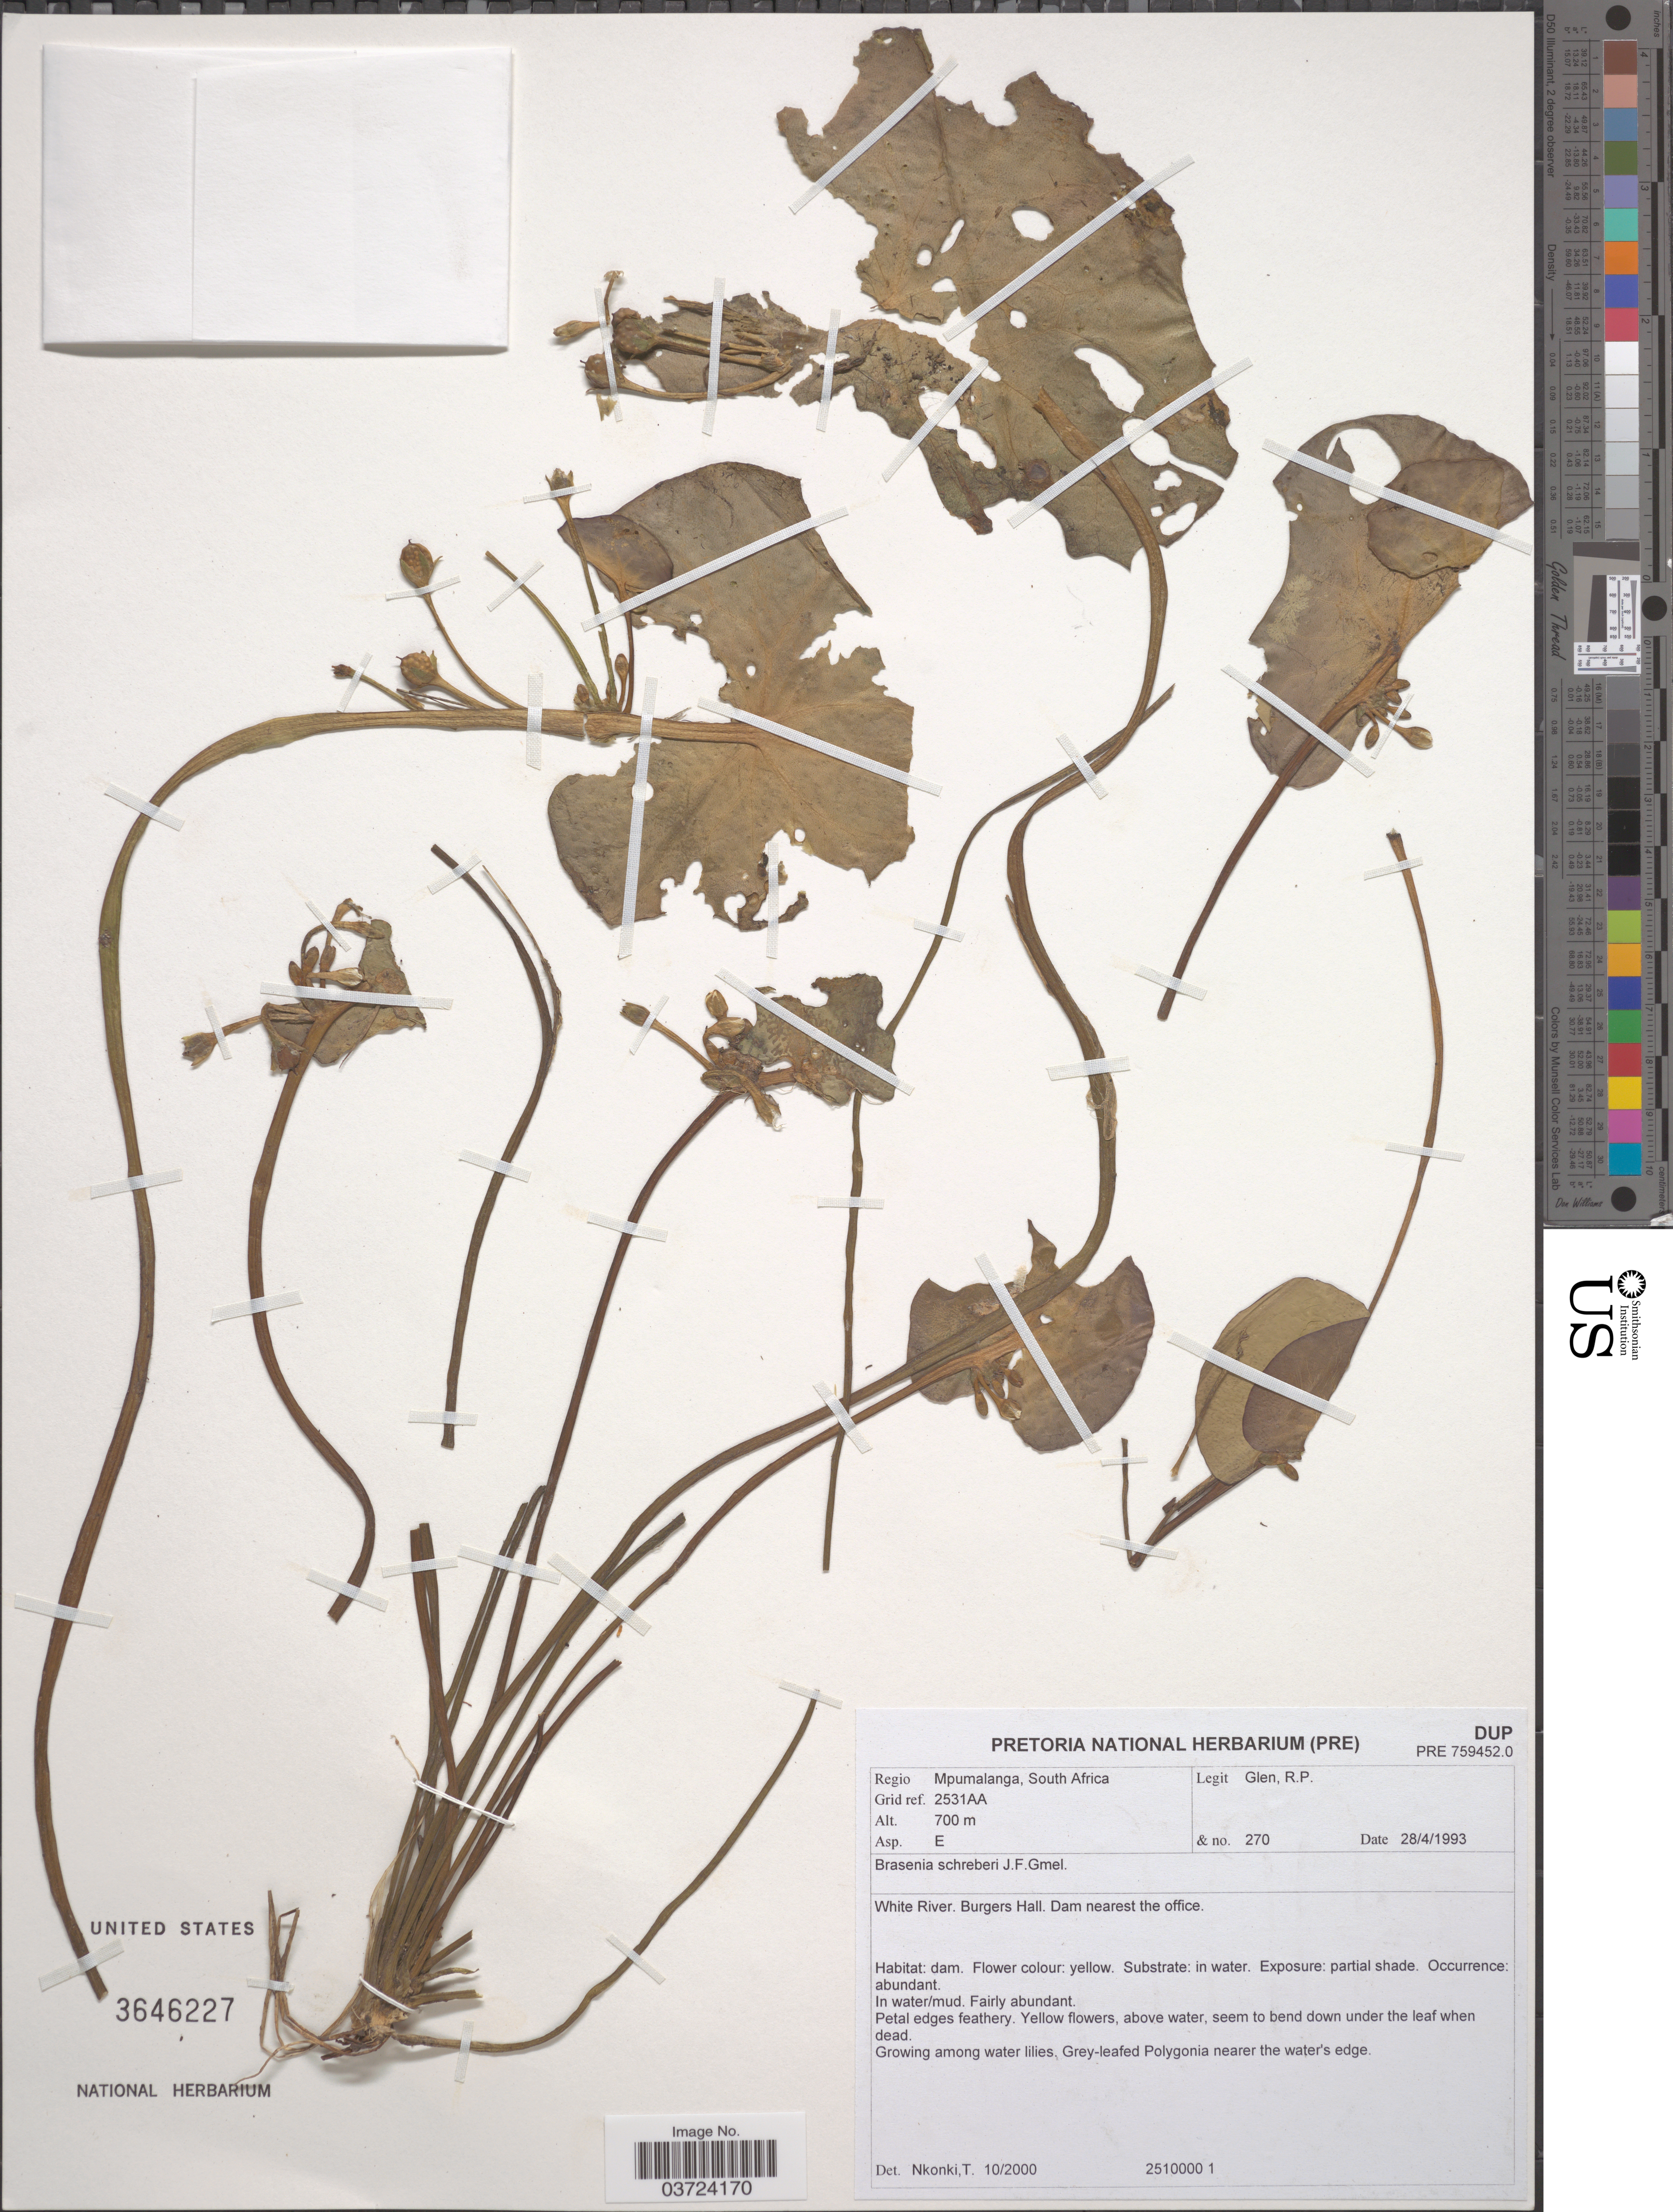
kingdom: Plantae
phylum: Tracheophyta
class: Magnoliopsida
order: Nymphaeales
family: Cabombaceae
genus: Brasenia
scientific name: Brasenia schreberi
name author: J.F. Gmel.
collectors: R. Glen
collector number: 270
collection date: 1993-04-28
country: South Africa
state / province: Mpumalanga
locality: Regio Mpumalanga. Grid ref. 2531AA. Asp. E. [unsure placement] White Rivers. Burgers Hall. Dam nearest the office.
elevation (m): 700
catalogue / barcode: US 3646227